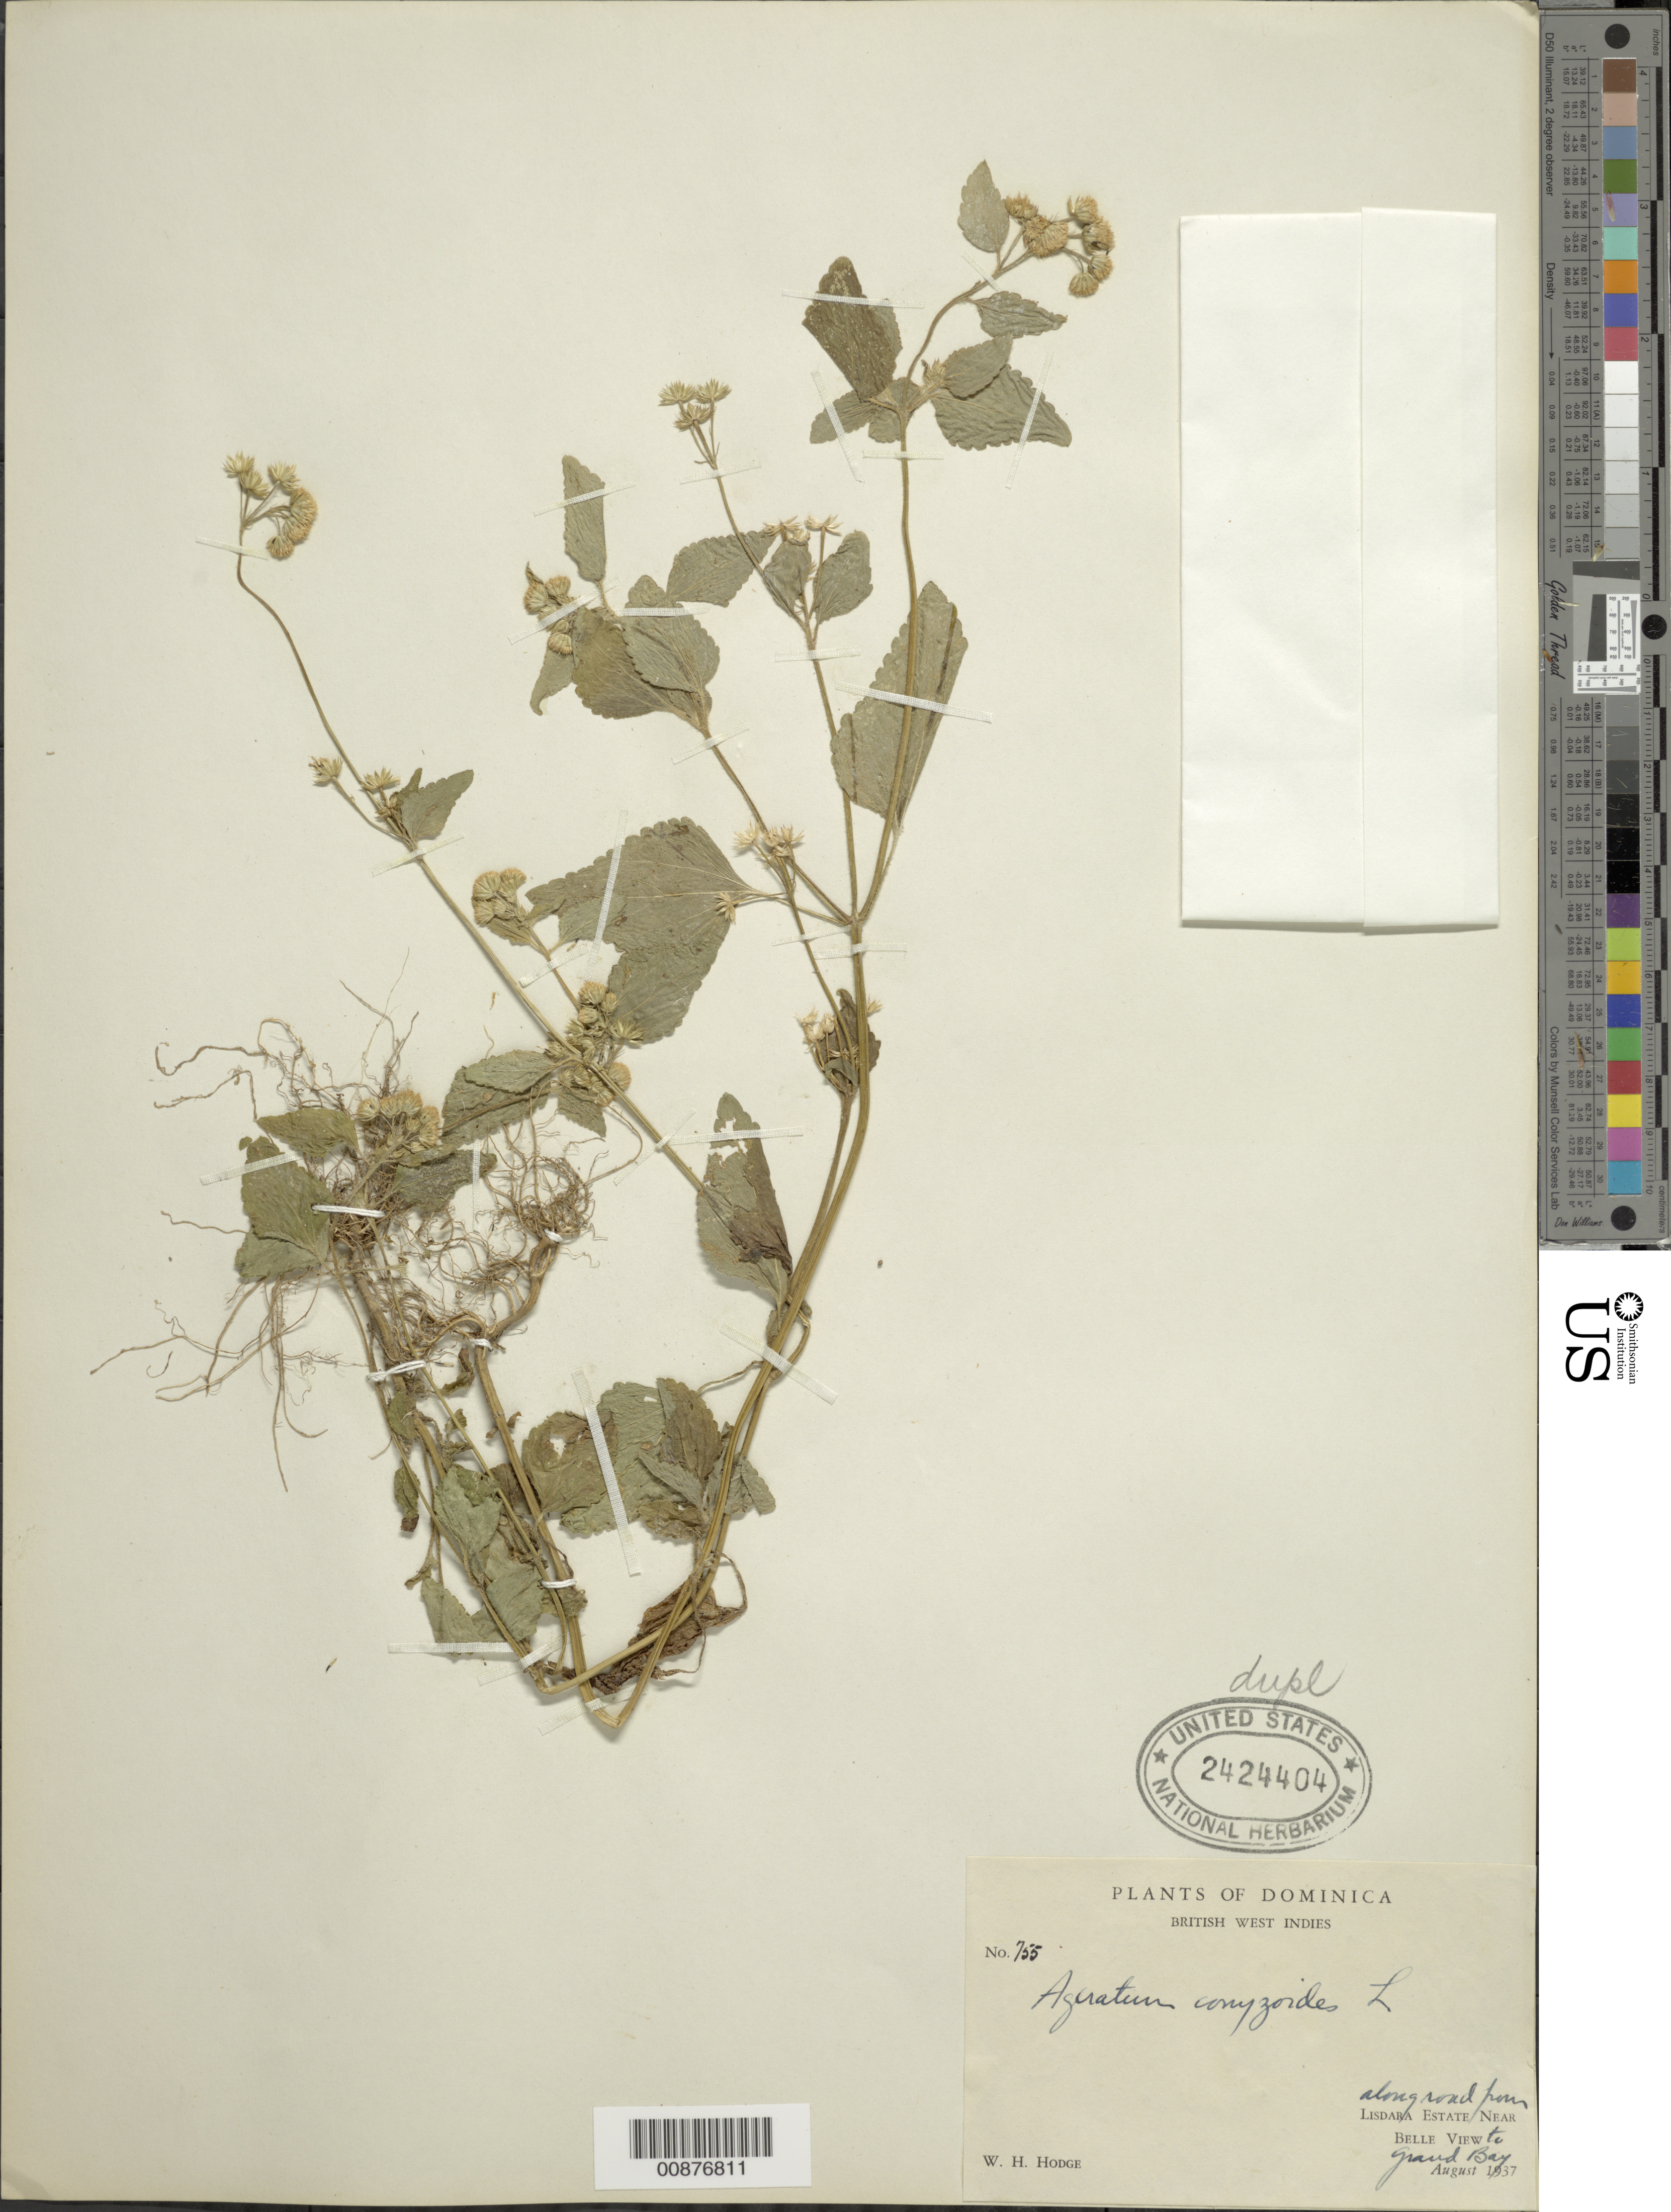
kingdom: Plantae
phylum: Tracheophyta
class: Magnoliopsida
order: Asterales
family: Asteraceae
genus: Ageratum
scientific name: Ageratum conyzoides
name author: L.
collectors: W. Hodge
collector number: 755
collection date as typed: Aug 1937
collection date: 1937-08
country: Dominica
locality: Along road from Lisdara Estate near Belle View to Grand Bay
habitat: Along road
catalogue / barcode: US 2424404